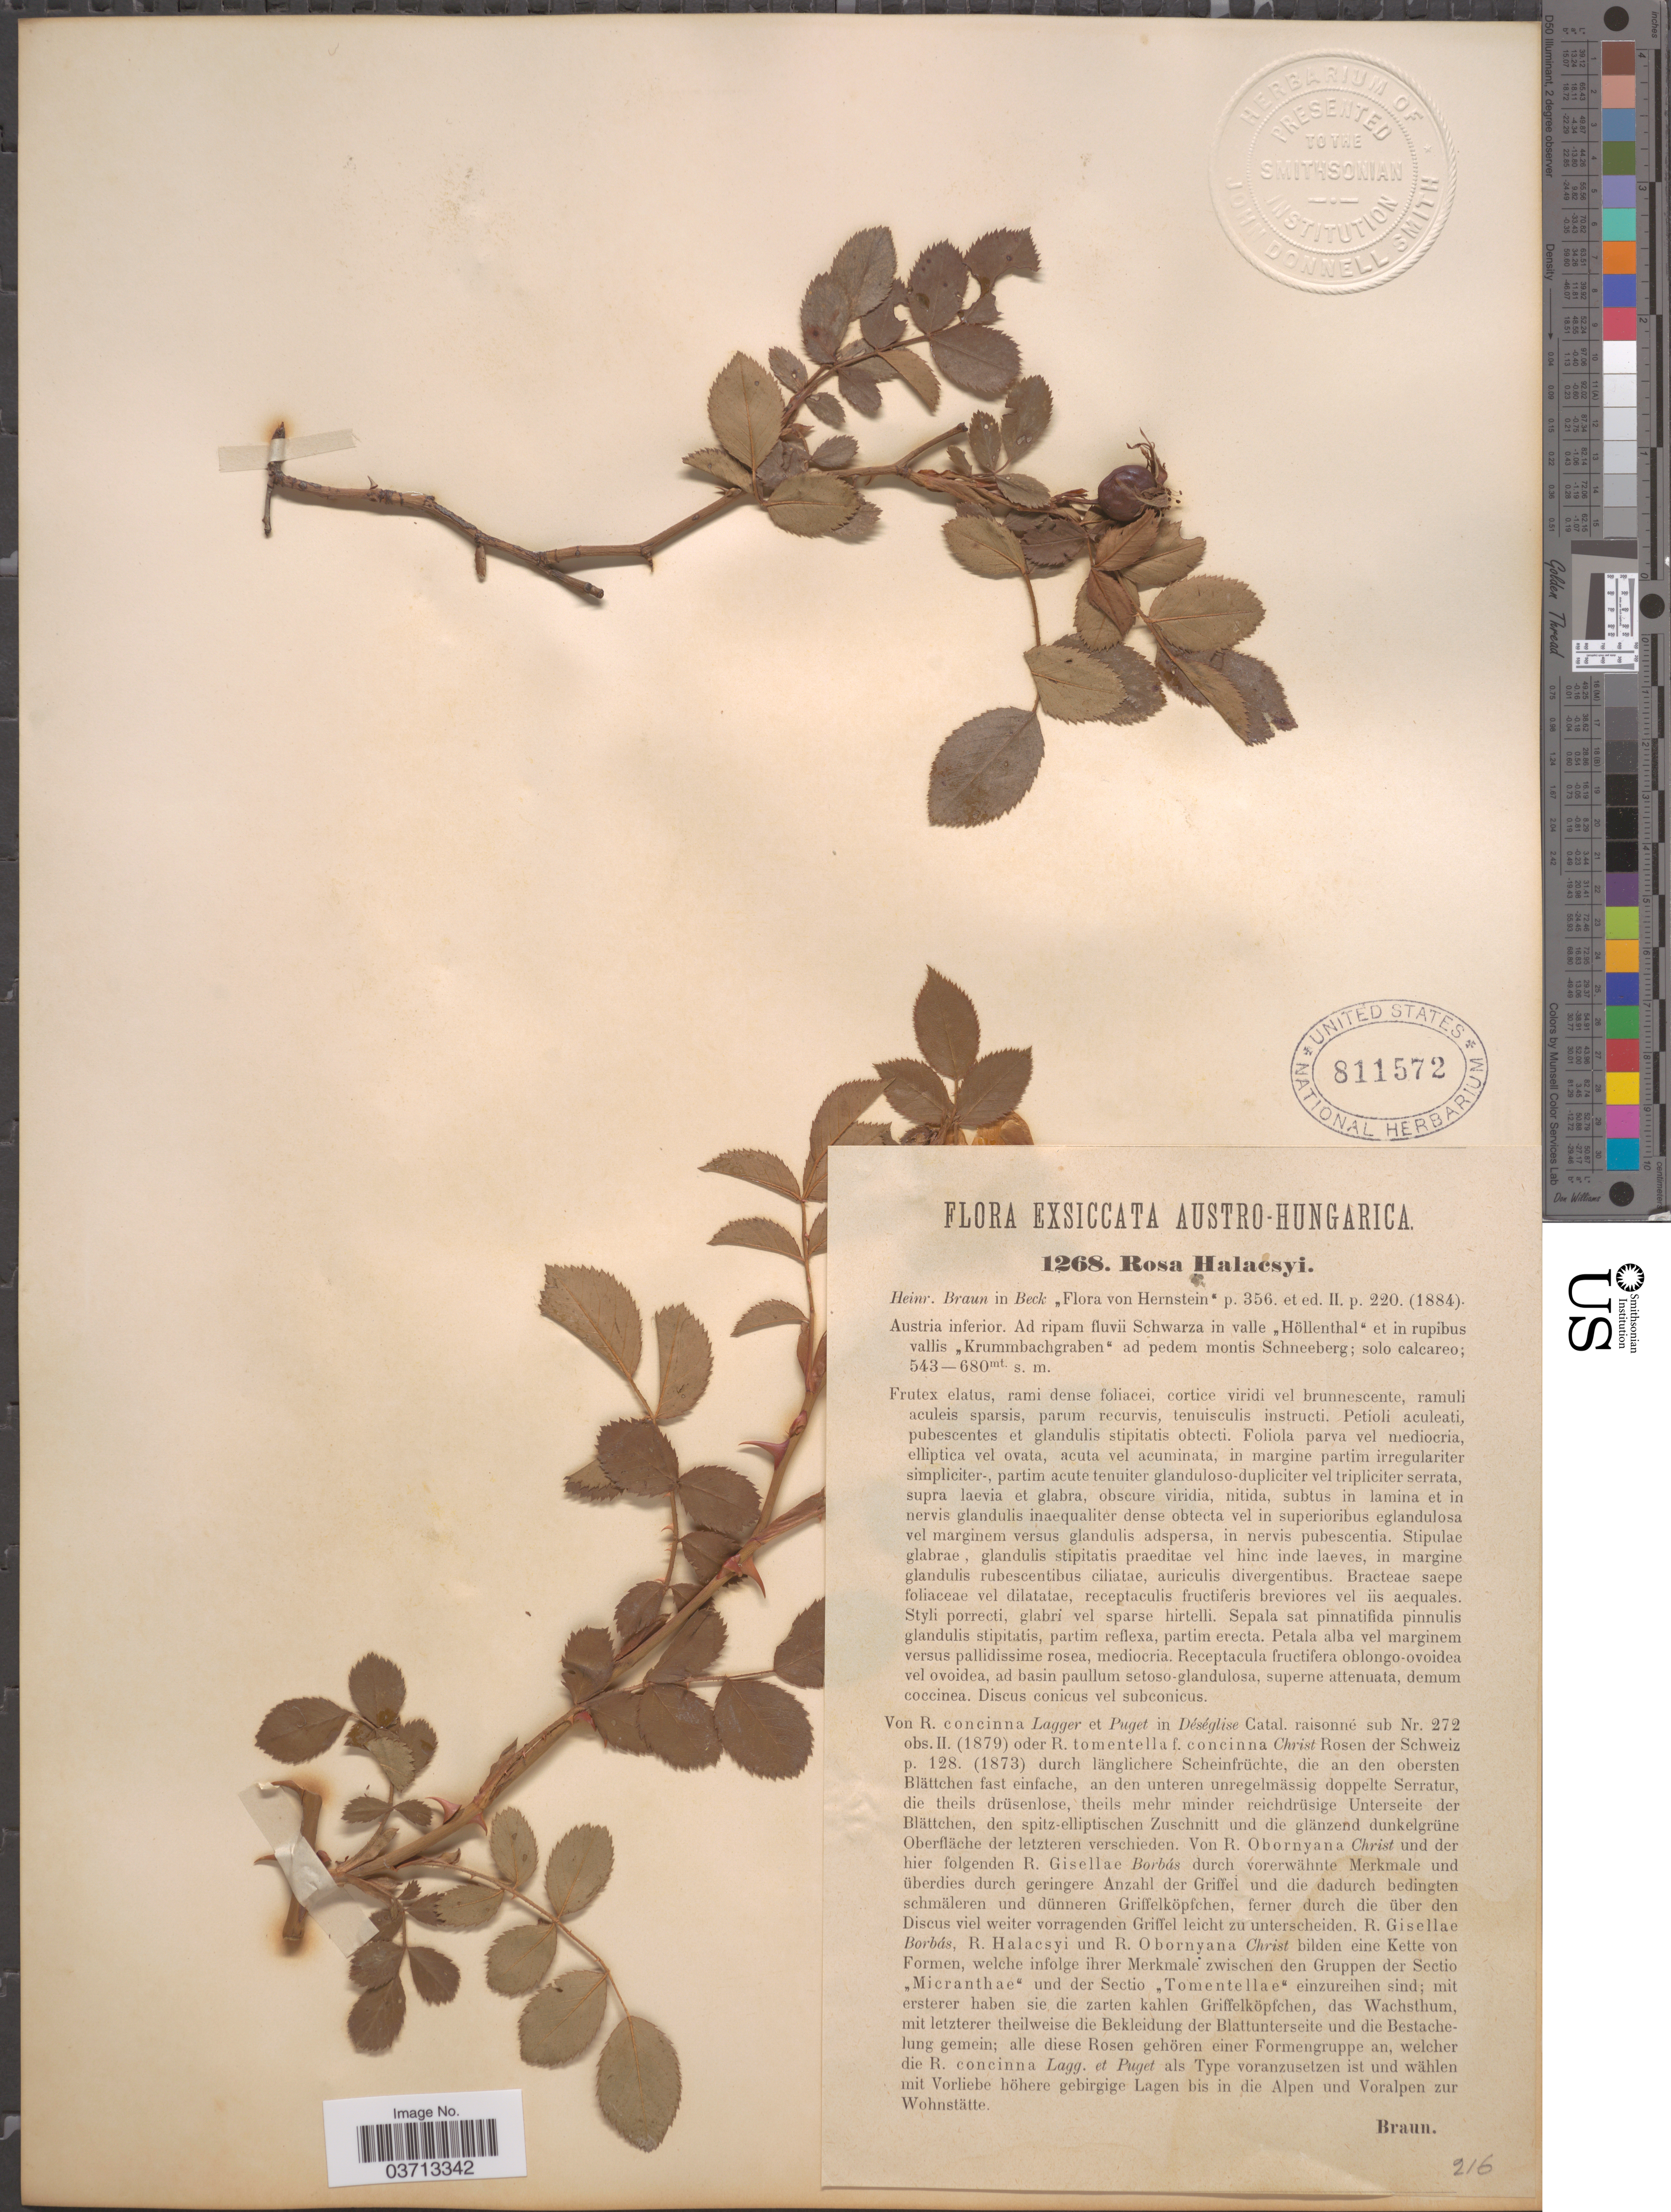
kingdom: Plantae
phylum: Tracheophyta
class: Magnoliopsida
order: Rosales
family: Rosaceae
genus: Rosa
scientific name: Rosa halacsyi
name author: Heinr. Braun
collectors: Braun, --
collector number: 1268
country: Austria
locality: Austro-Hungarica. Austria inferior. Ad ripam fluvii Schwarza in valle Höllenthal: et in rupibus vallis "Krummbachgraben" ad pedem montis Schneeberg.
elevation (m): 543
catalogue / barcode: US 811572